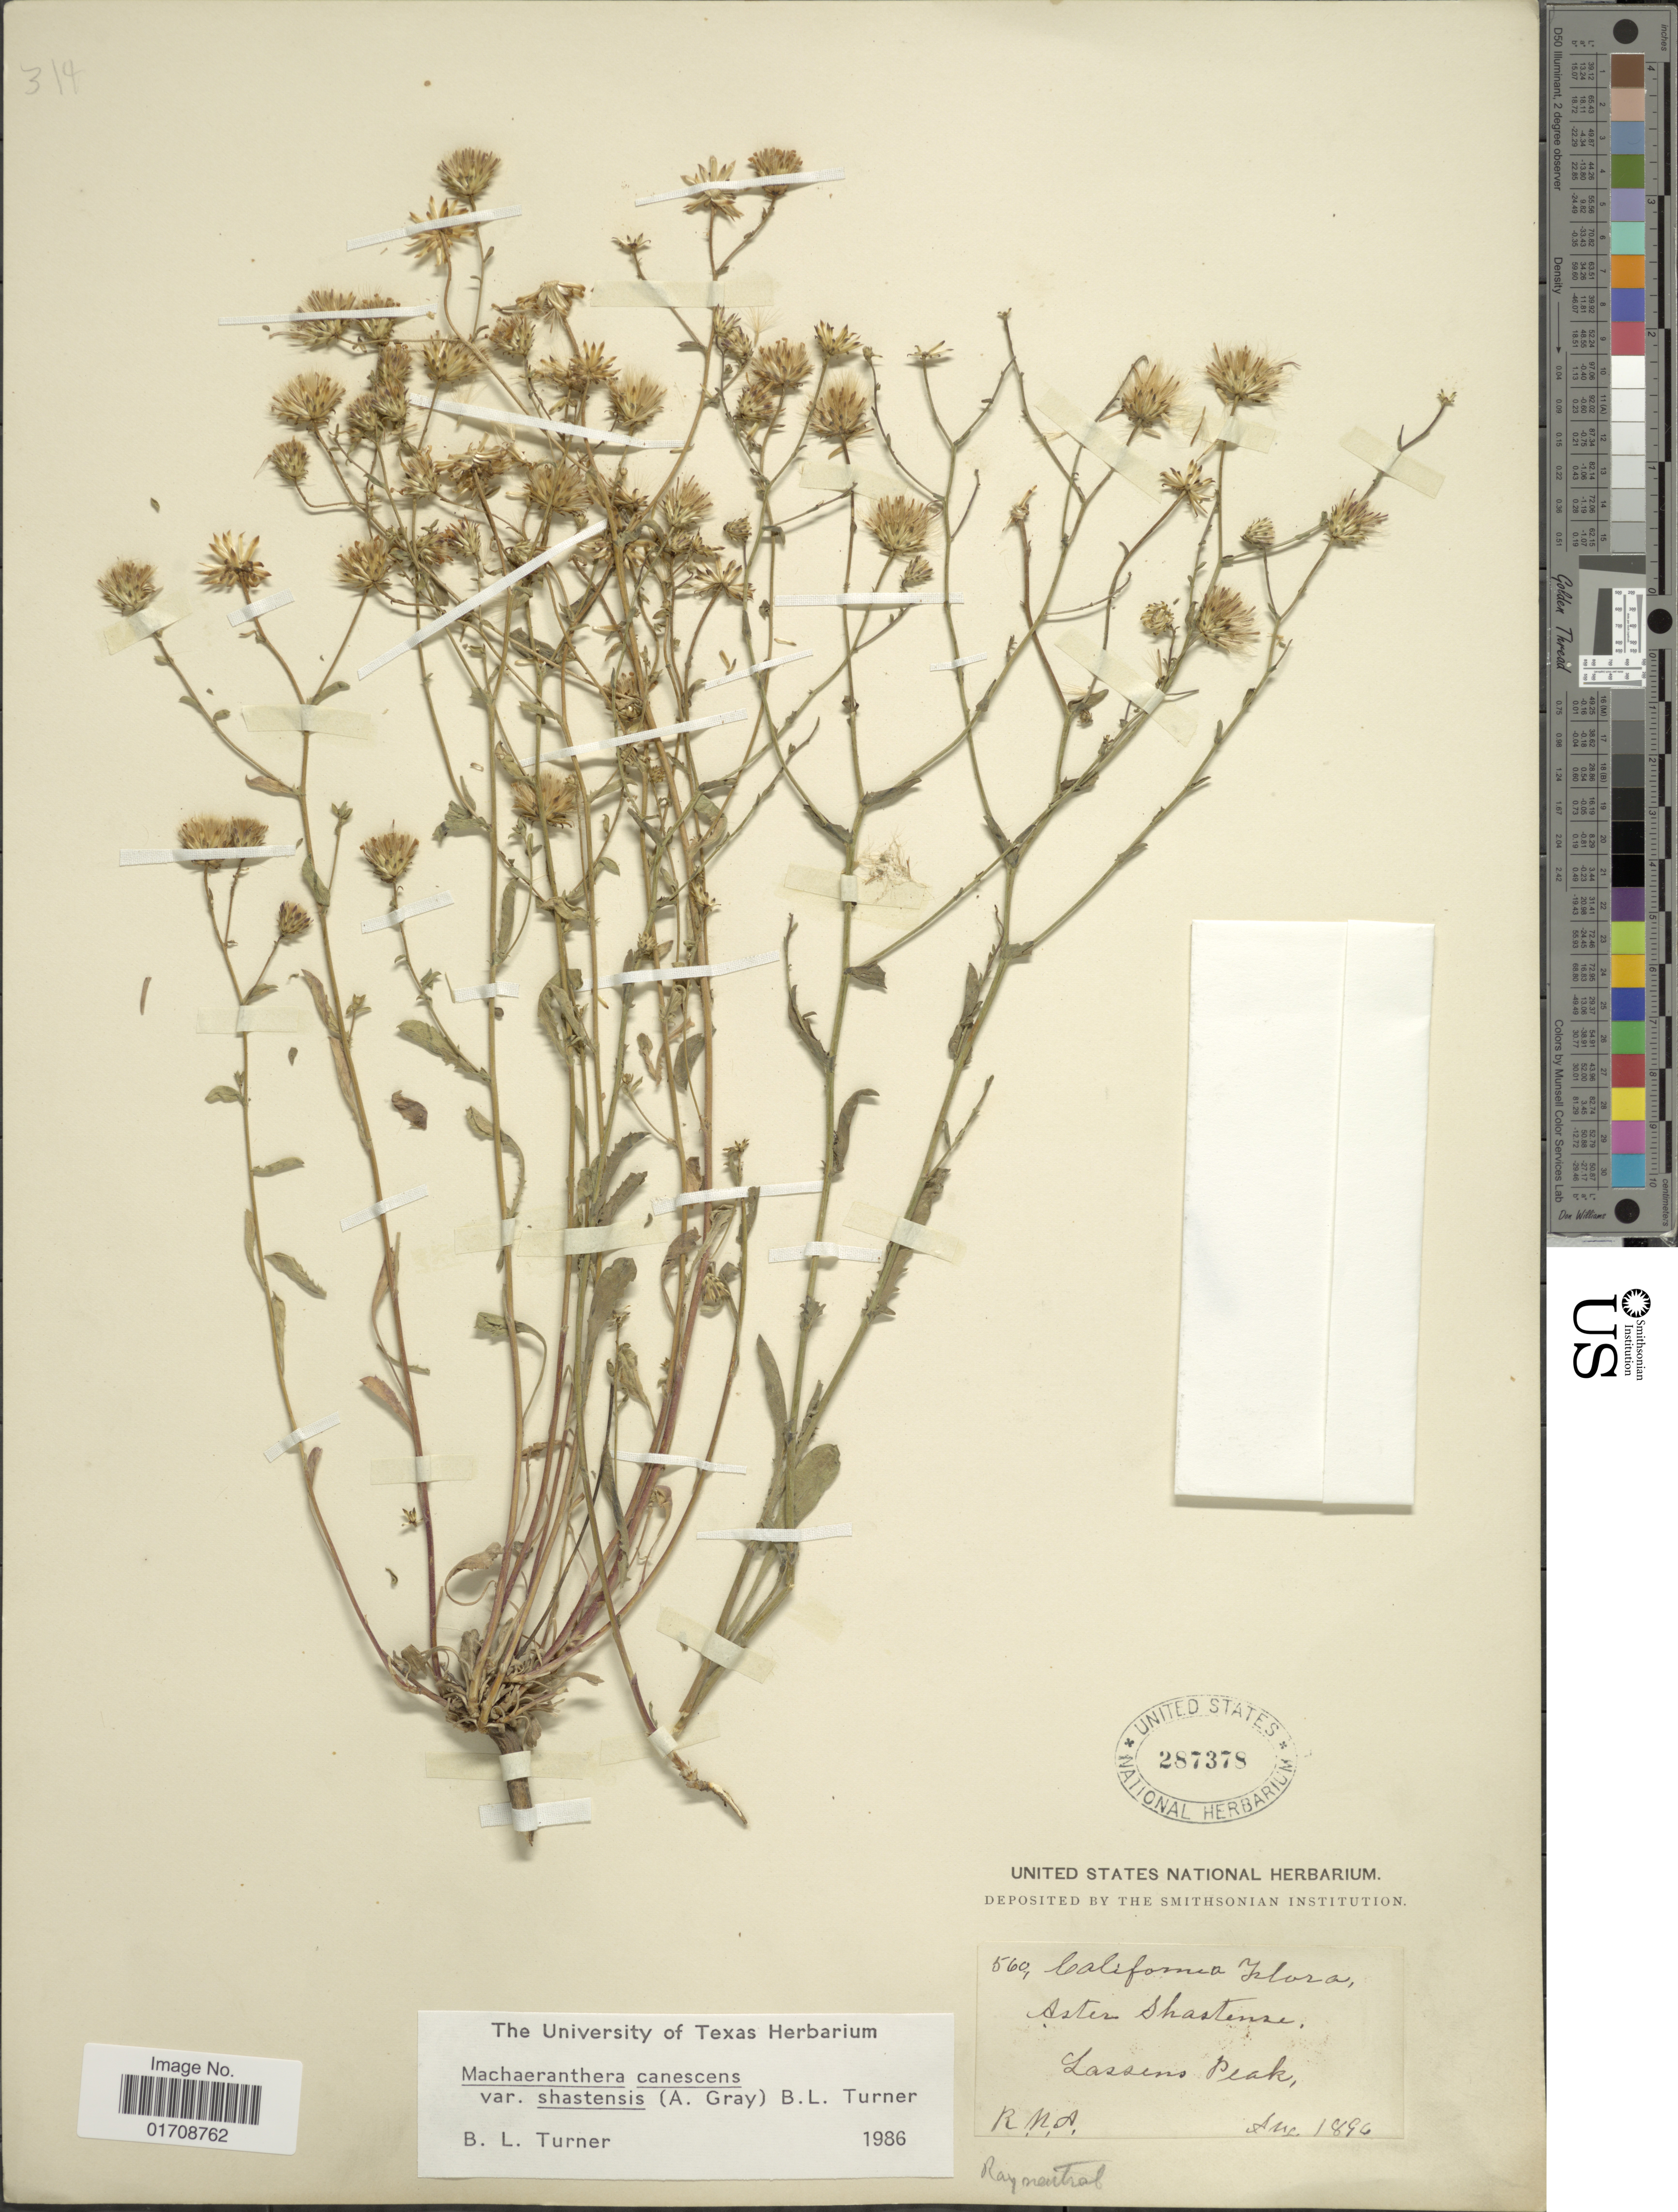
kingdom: Plantae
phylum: Tracheophyta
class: Magnoliopsida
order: Asterales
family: Asteraceae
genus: Machaeranthera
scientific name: Machaeranthera canescens var. shastensis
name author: (A. Gray) B.L. Turner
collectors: R. Austin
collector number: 560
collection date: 1896-08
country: United States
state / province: California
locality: Lassens Peak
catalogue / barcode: US 287378